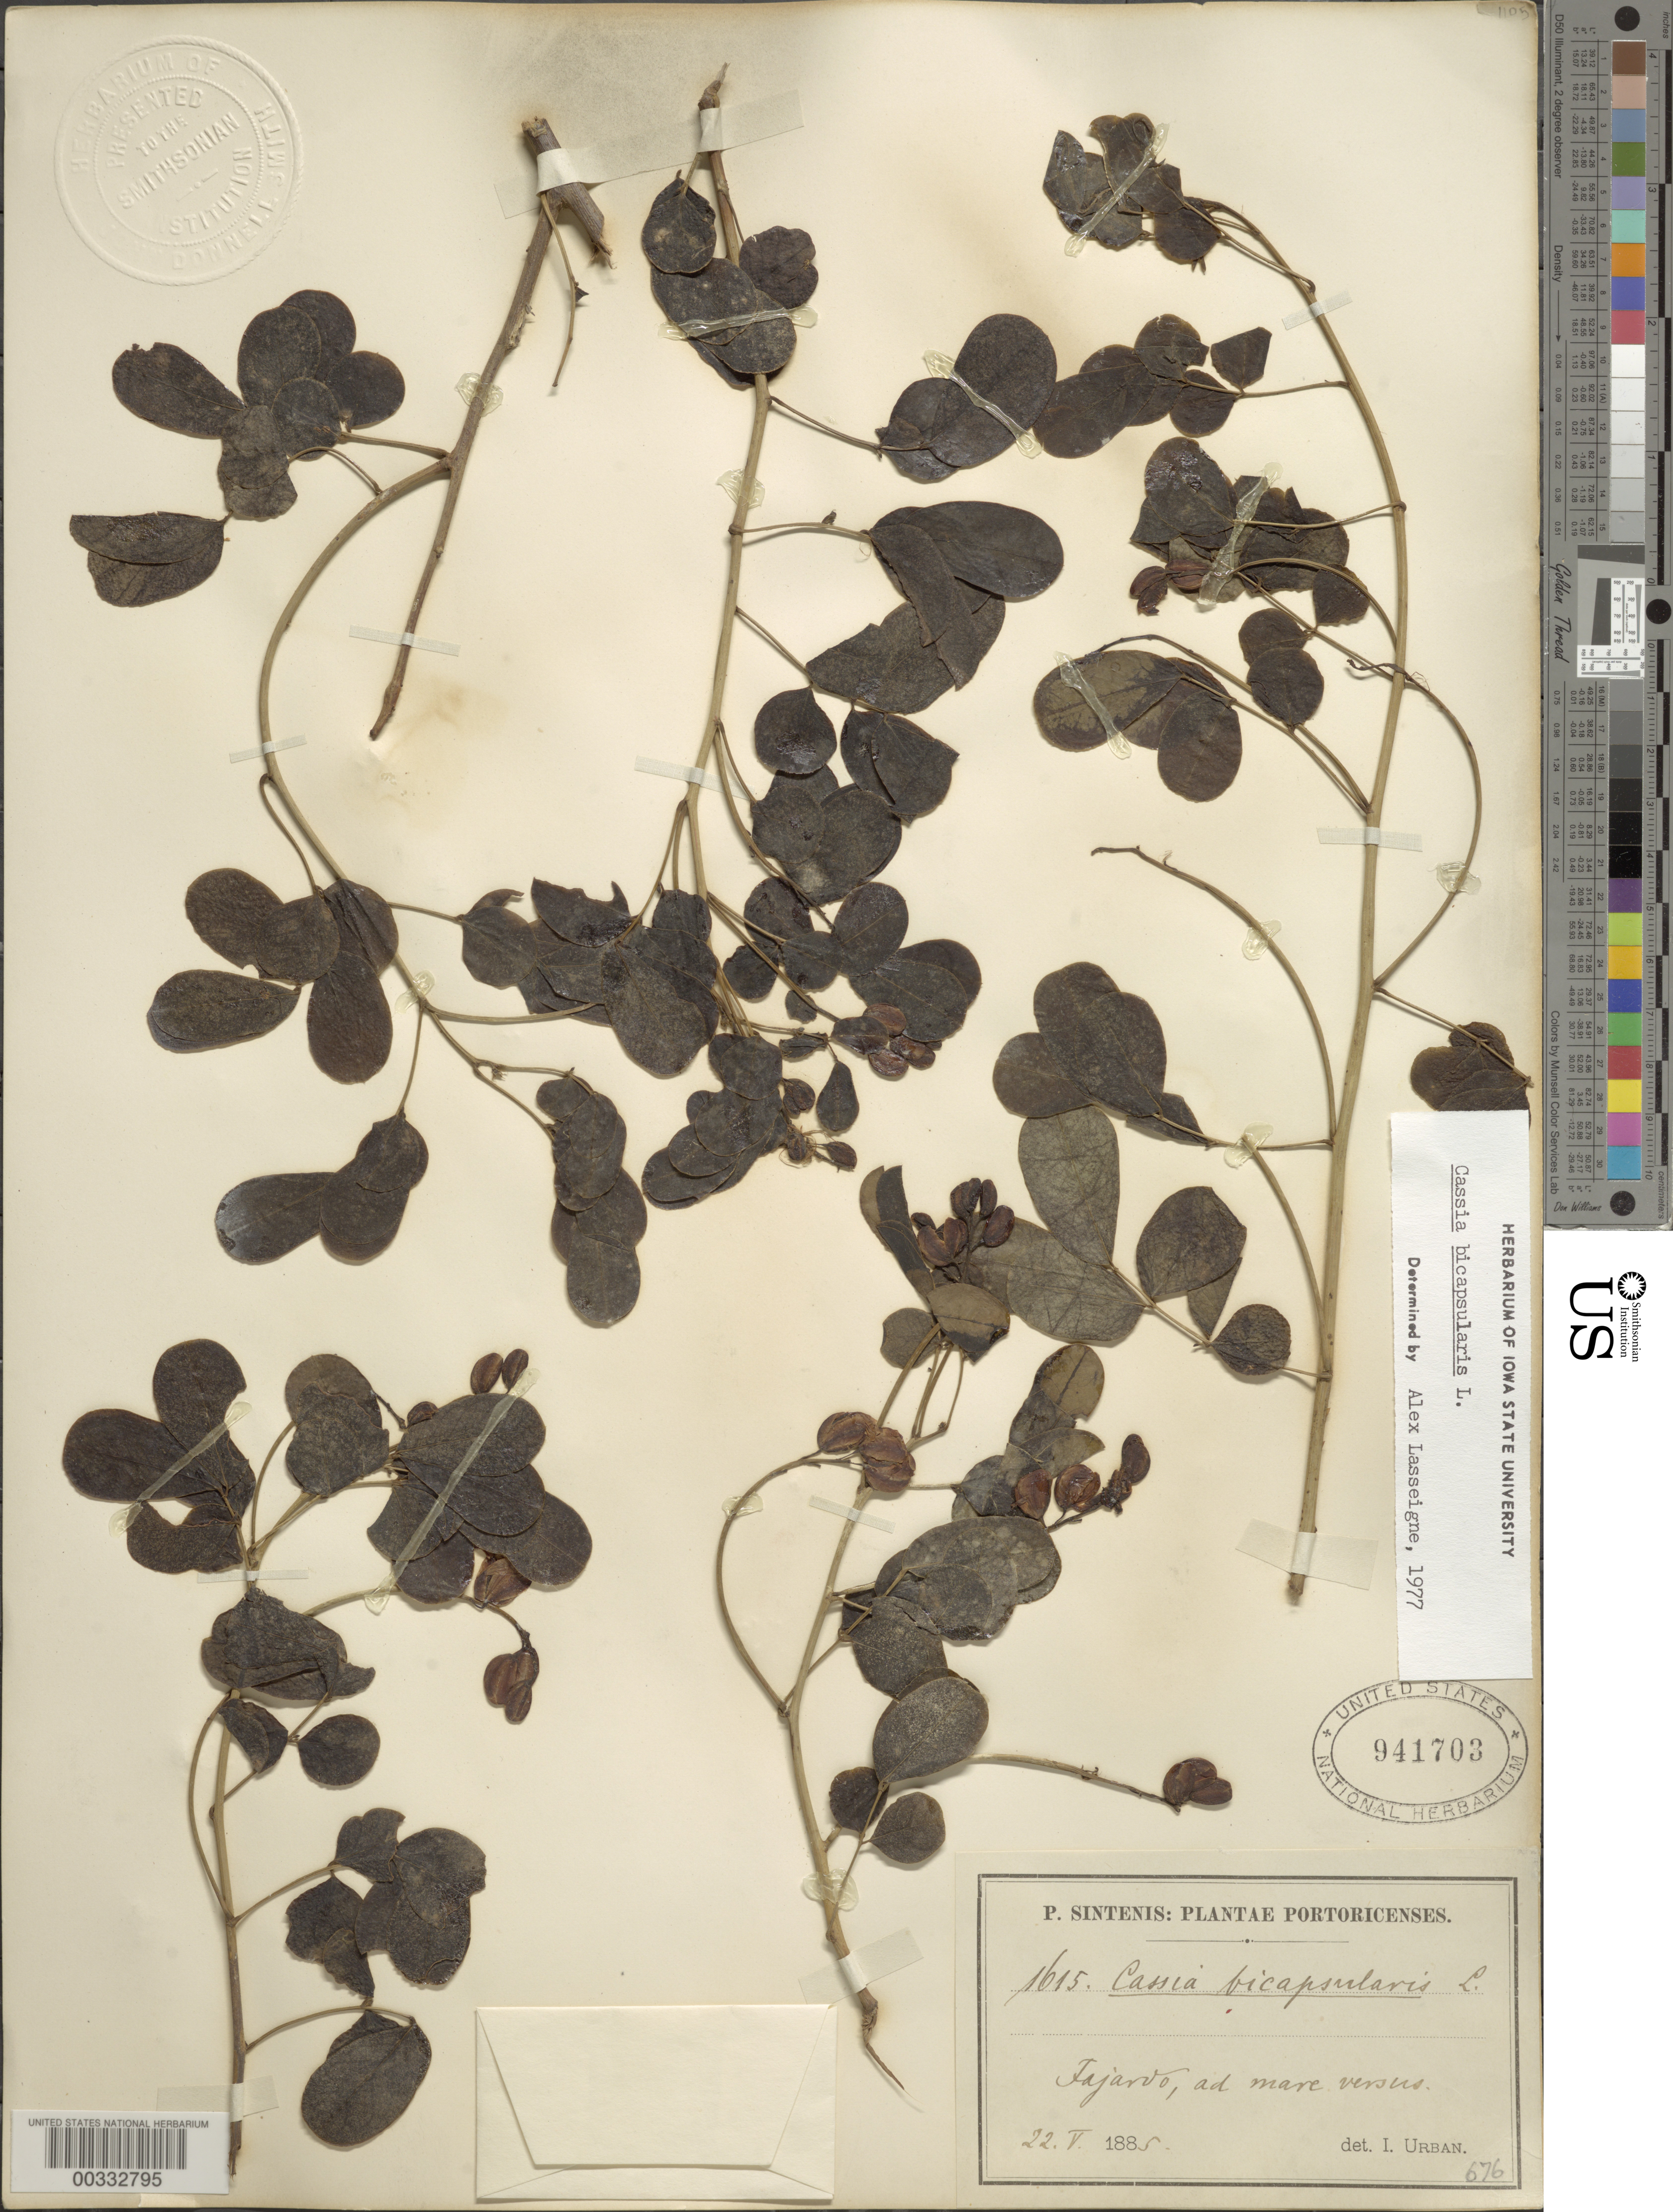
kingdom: Plantae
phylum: Tracheophyta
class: Magnoliopsida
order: Fabales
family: Fabaceae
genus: Senna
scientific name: Senna bicapsularis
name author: (L.) Roxb.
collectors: P. Sintenis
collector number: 1615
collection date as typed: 22 May 1885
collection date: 1885-05-22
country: Puerto Rico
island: Greater Antilles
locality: Fajardo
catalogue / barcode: US 941703